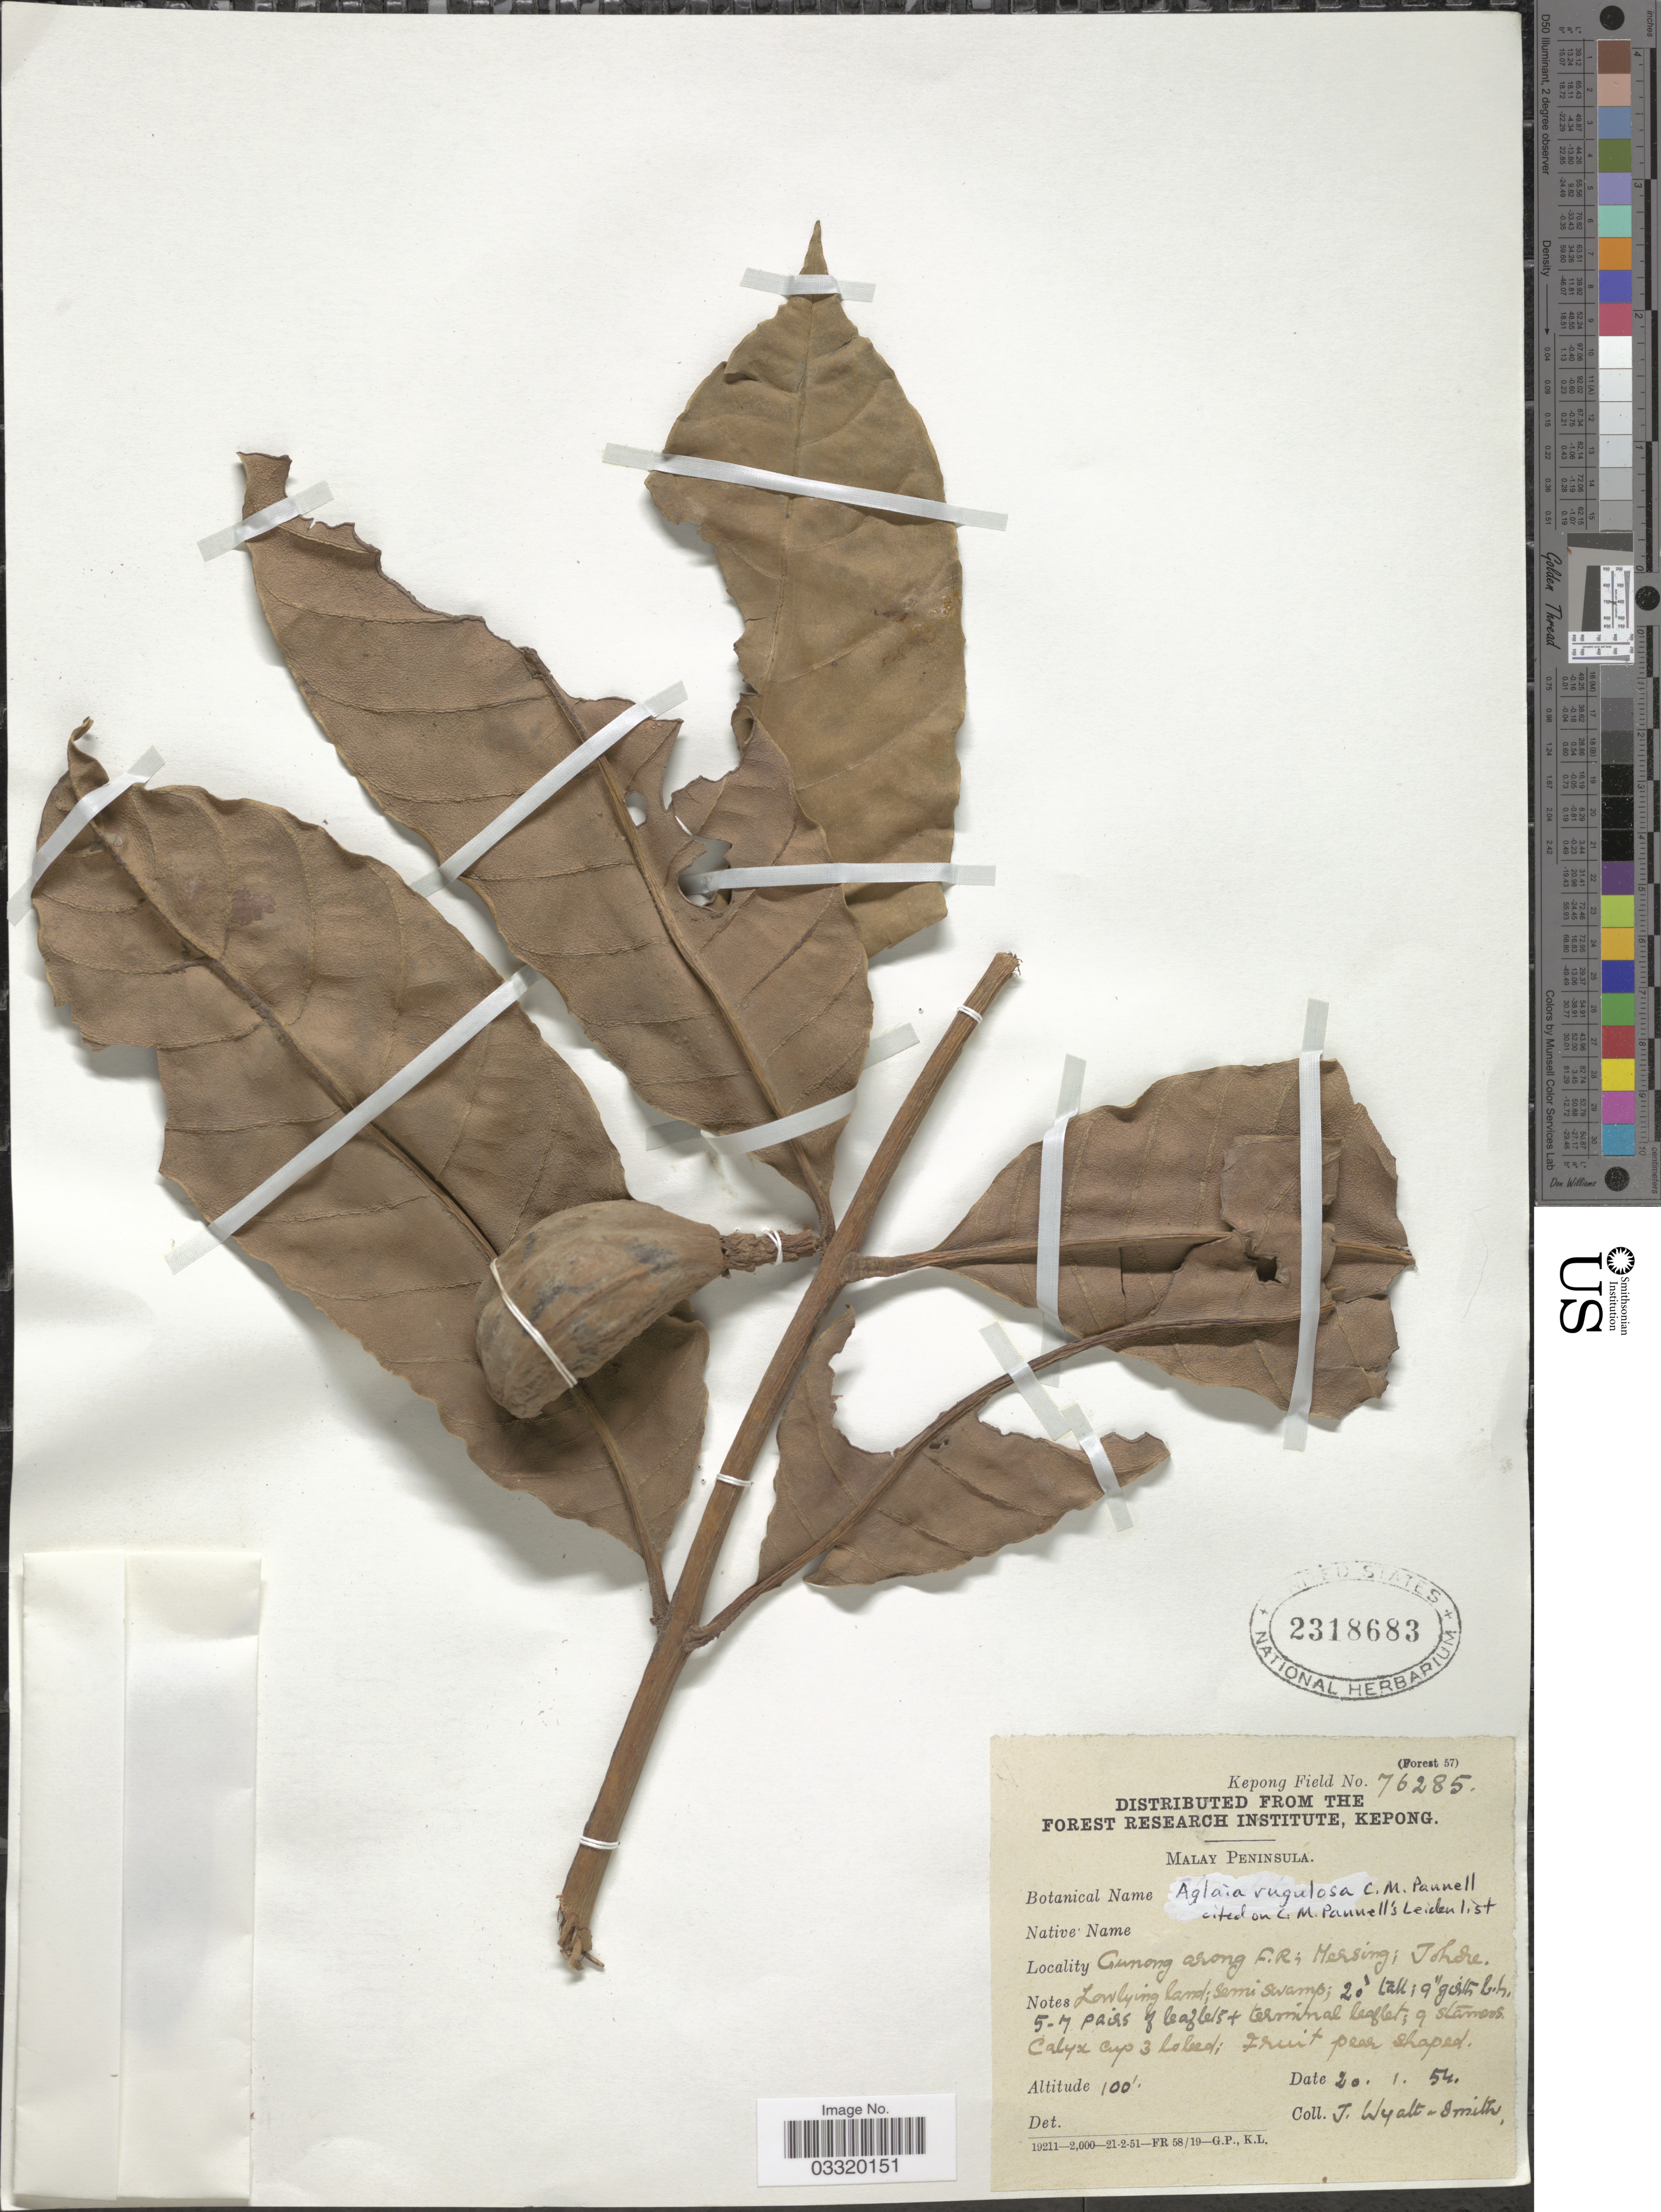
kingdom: Plantae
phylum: Tracheophyta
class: Magnoliopsida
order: Sapindales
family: Meliaceae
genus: Aglaia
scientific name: Aglaia rugulosa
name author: Pannell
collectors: J. Wyatt-Smith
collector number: Kepong Field 76285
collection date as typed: Transcribed d/m/y: 20/1/54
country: Malaysia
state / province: Johor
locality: Malay Peninsula. Gunong along F.R.; Mersing; Johore.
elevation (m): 30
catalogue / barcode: US 2318683